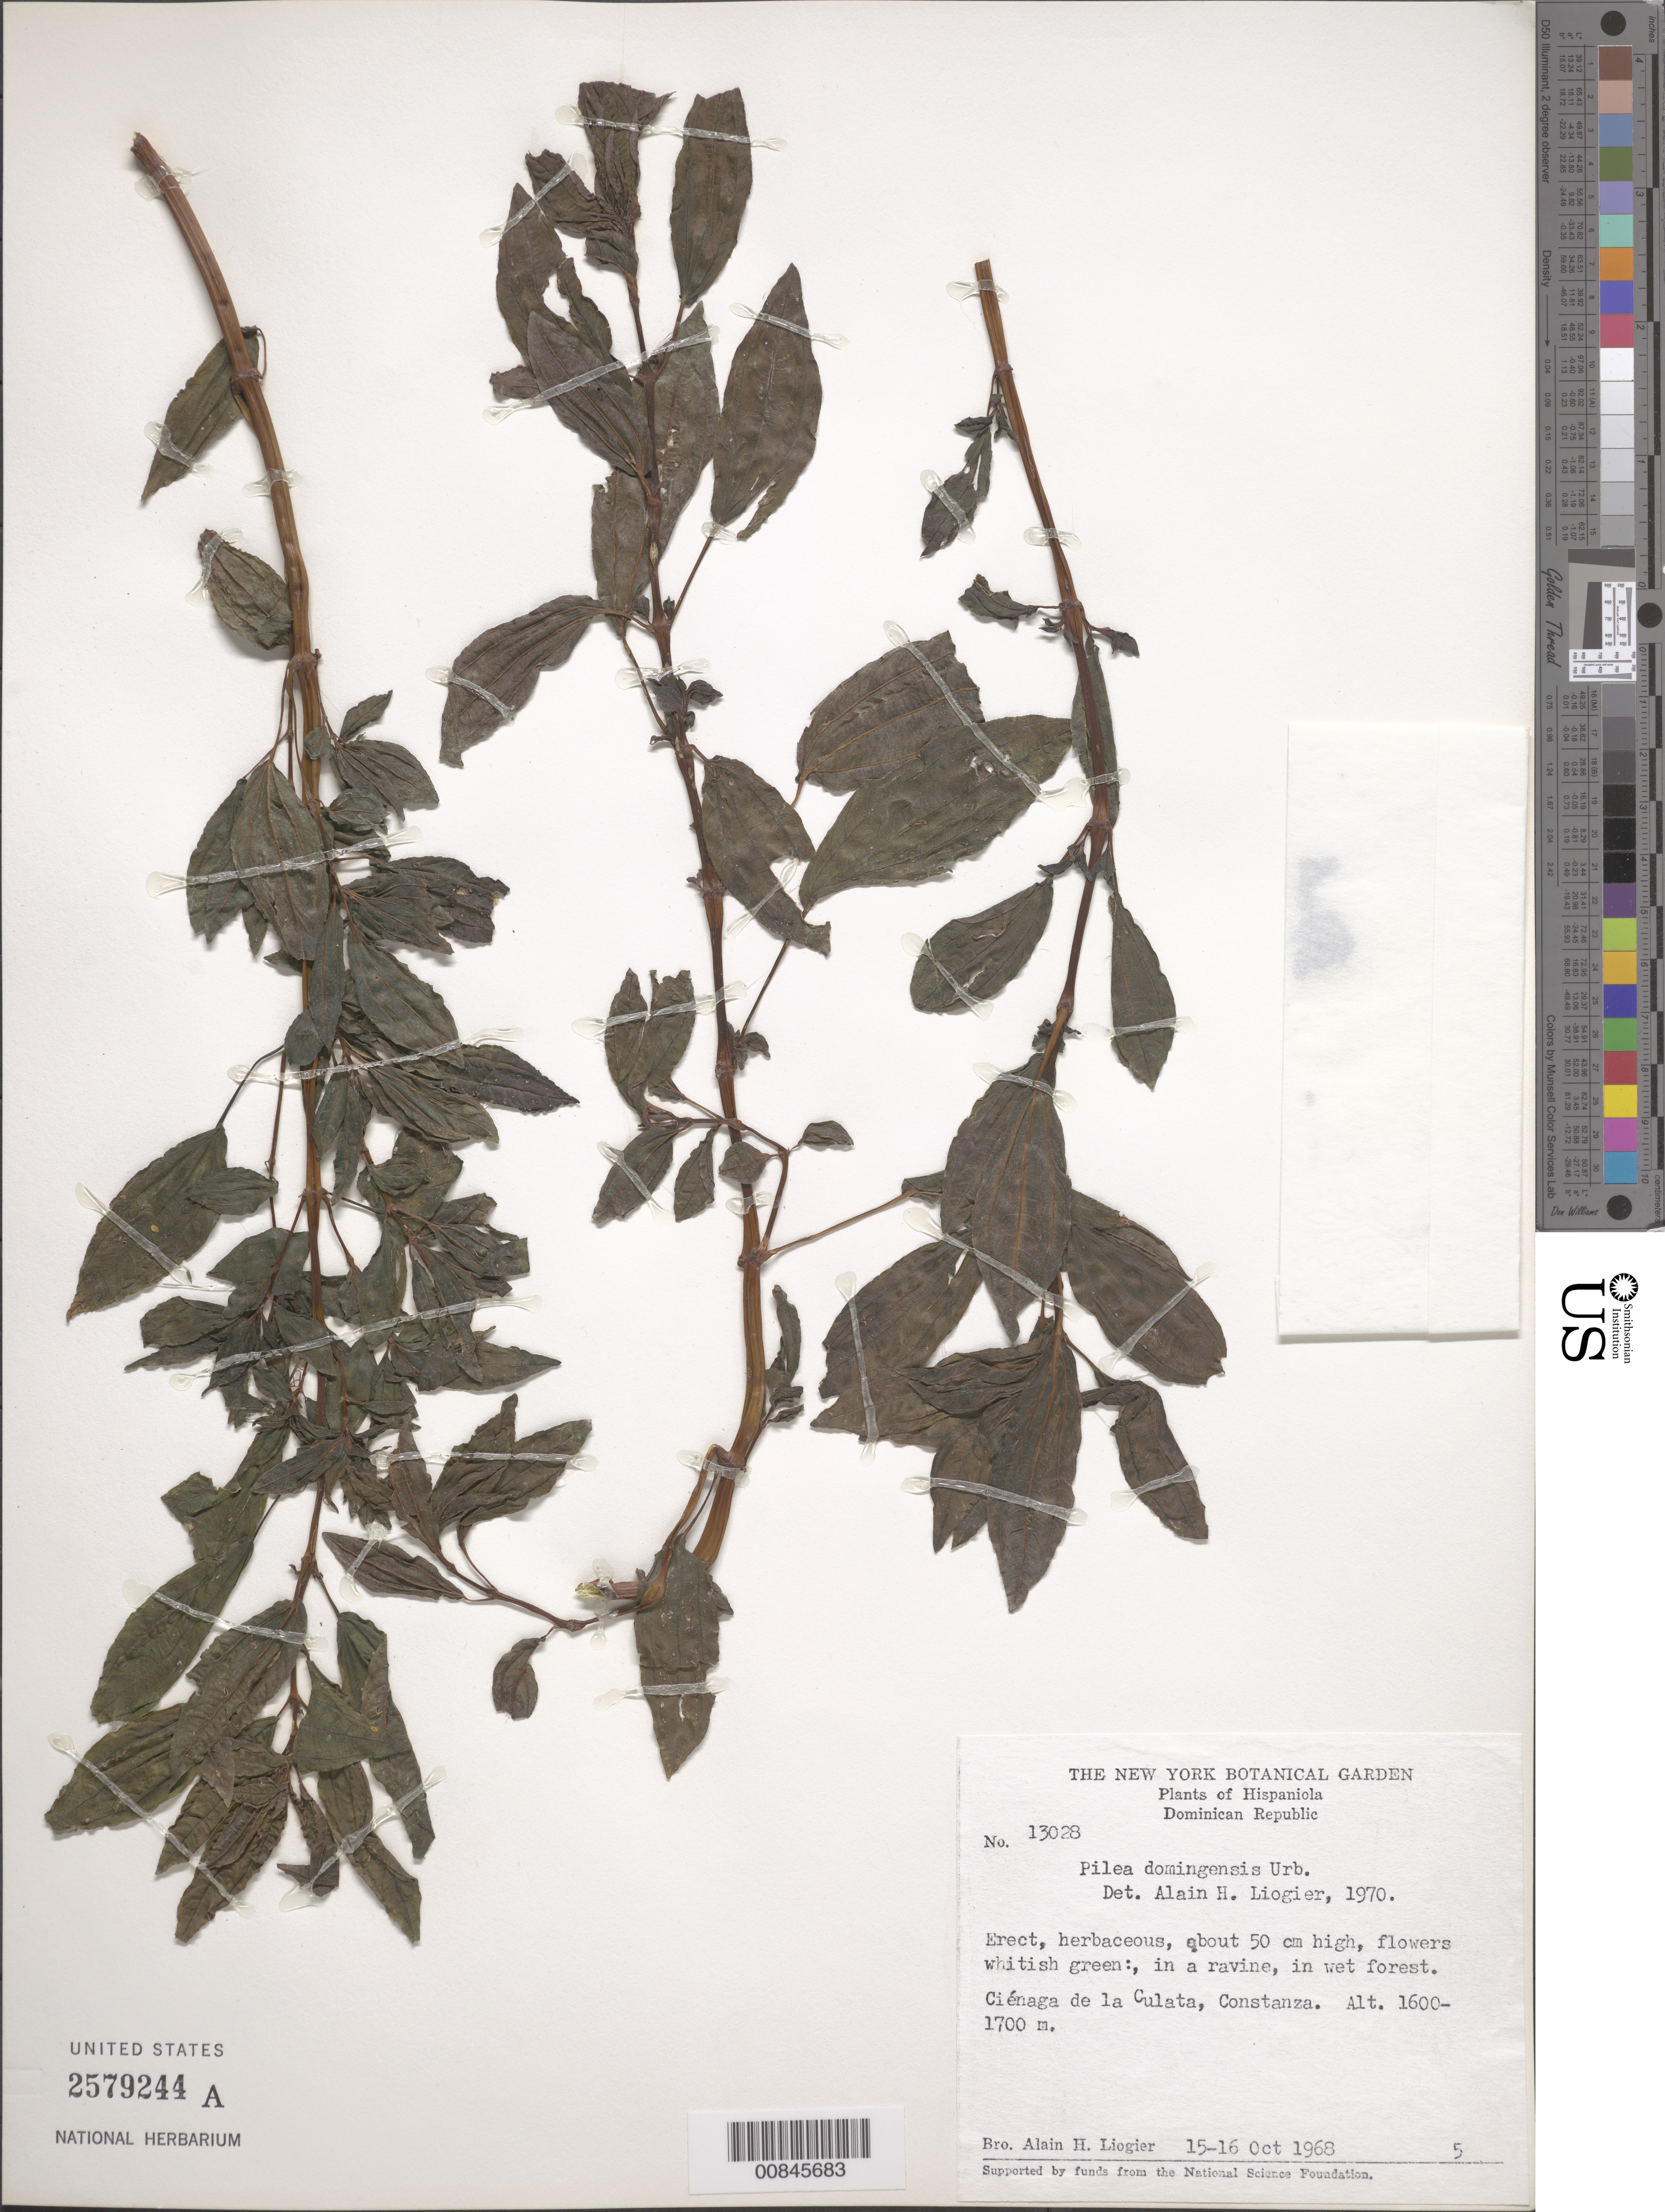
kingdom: Plantae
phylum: Tracheophyta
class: Magnoliopsida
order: Rosales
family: Urticaceae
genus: Pilea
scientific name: Pilea domingensis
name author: Urb.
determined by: Liogier, Alain H.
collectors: A. H. Liogier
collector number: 13028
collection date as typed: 15 Oct 1968 to 16 Oct 1968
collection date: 1968-10-15/1968-10-16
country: Dominican Republic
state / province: La Vega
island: Hispaniola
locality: Ciénaga de la Culata, Constanza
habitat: In a ravine, in wet forest.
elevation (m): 1600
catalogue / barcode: US 2579244A